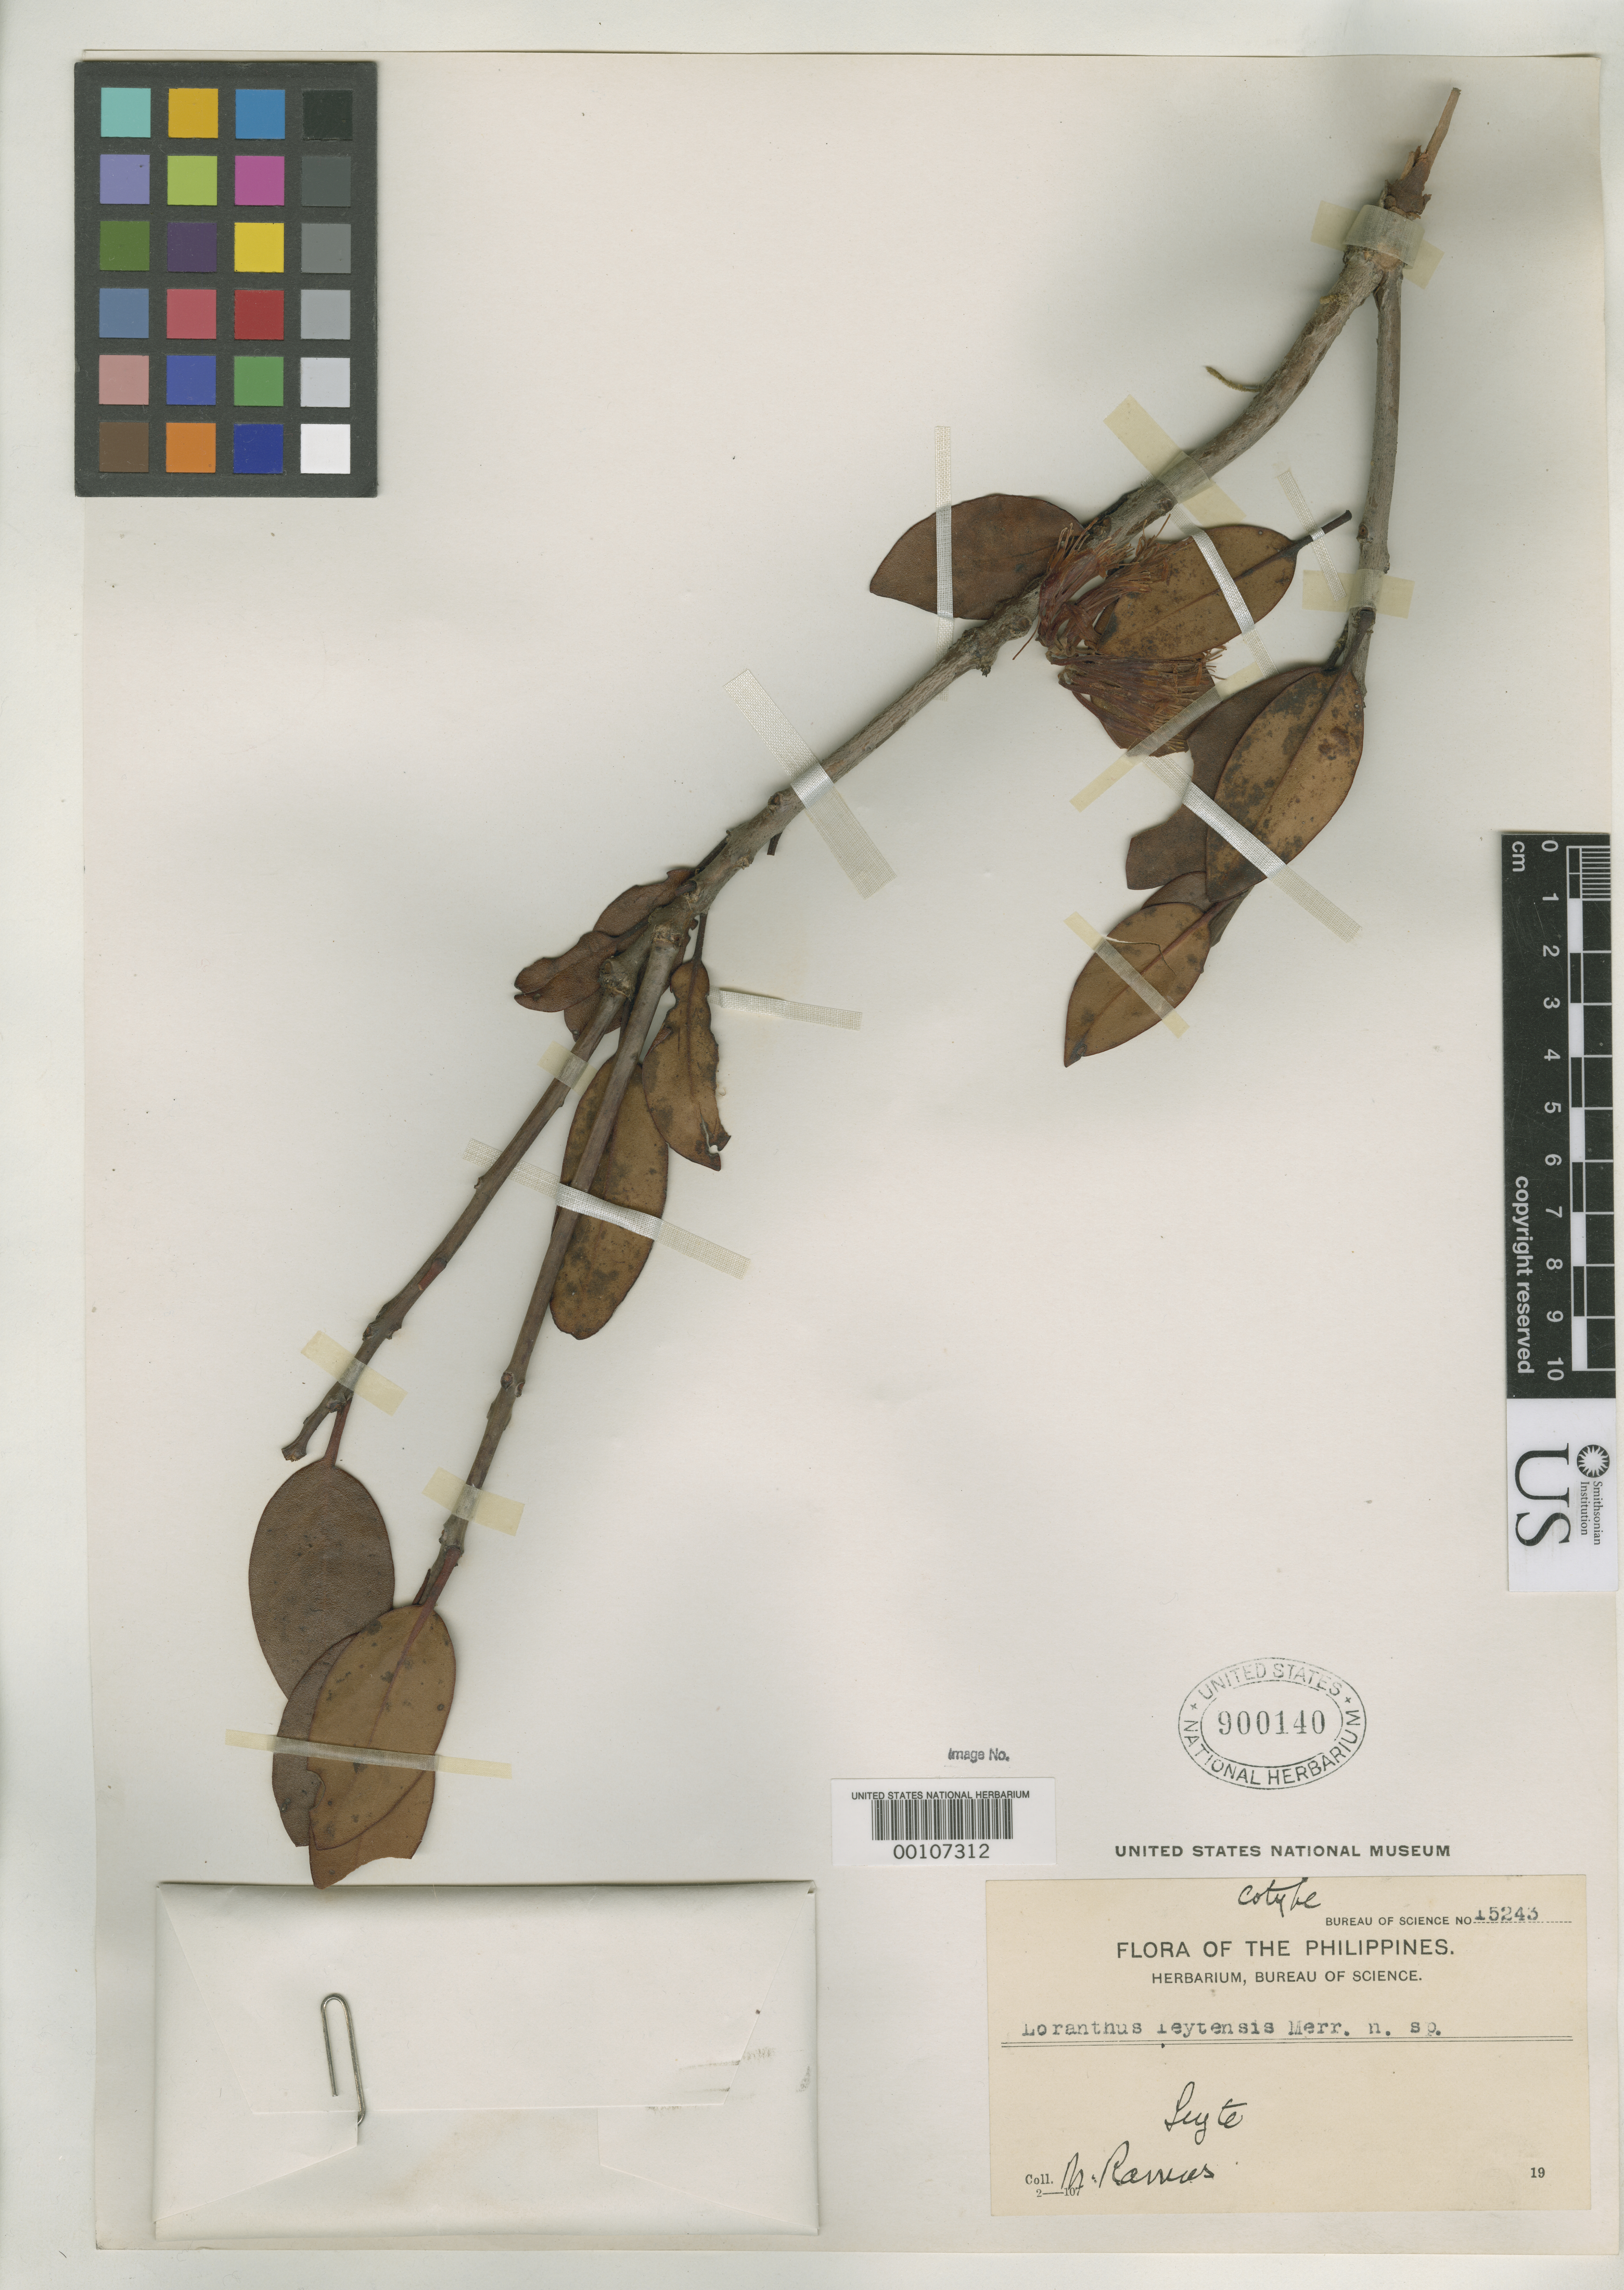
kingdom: Plantae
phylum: Tracheophyta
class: Magnoliopsida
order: Santalales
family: Loranthaceae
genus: Loranthus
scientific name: Loranthus leytensis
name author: Merr.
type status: Isotype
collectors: M. Ramos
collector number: Bur. Sci. 15243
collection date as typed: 22 Aug 1912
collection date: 1912-08-22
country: Philippines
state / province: Eastern Visayas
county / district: Leyte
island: Leyte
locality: Mt. Ibuni, back of Dagami.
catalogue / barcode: US 900140